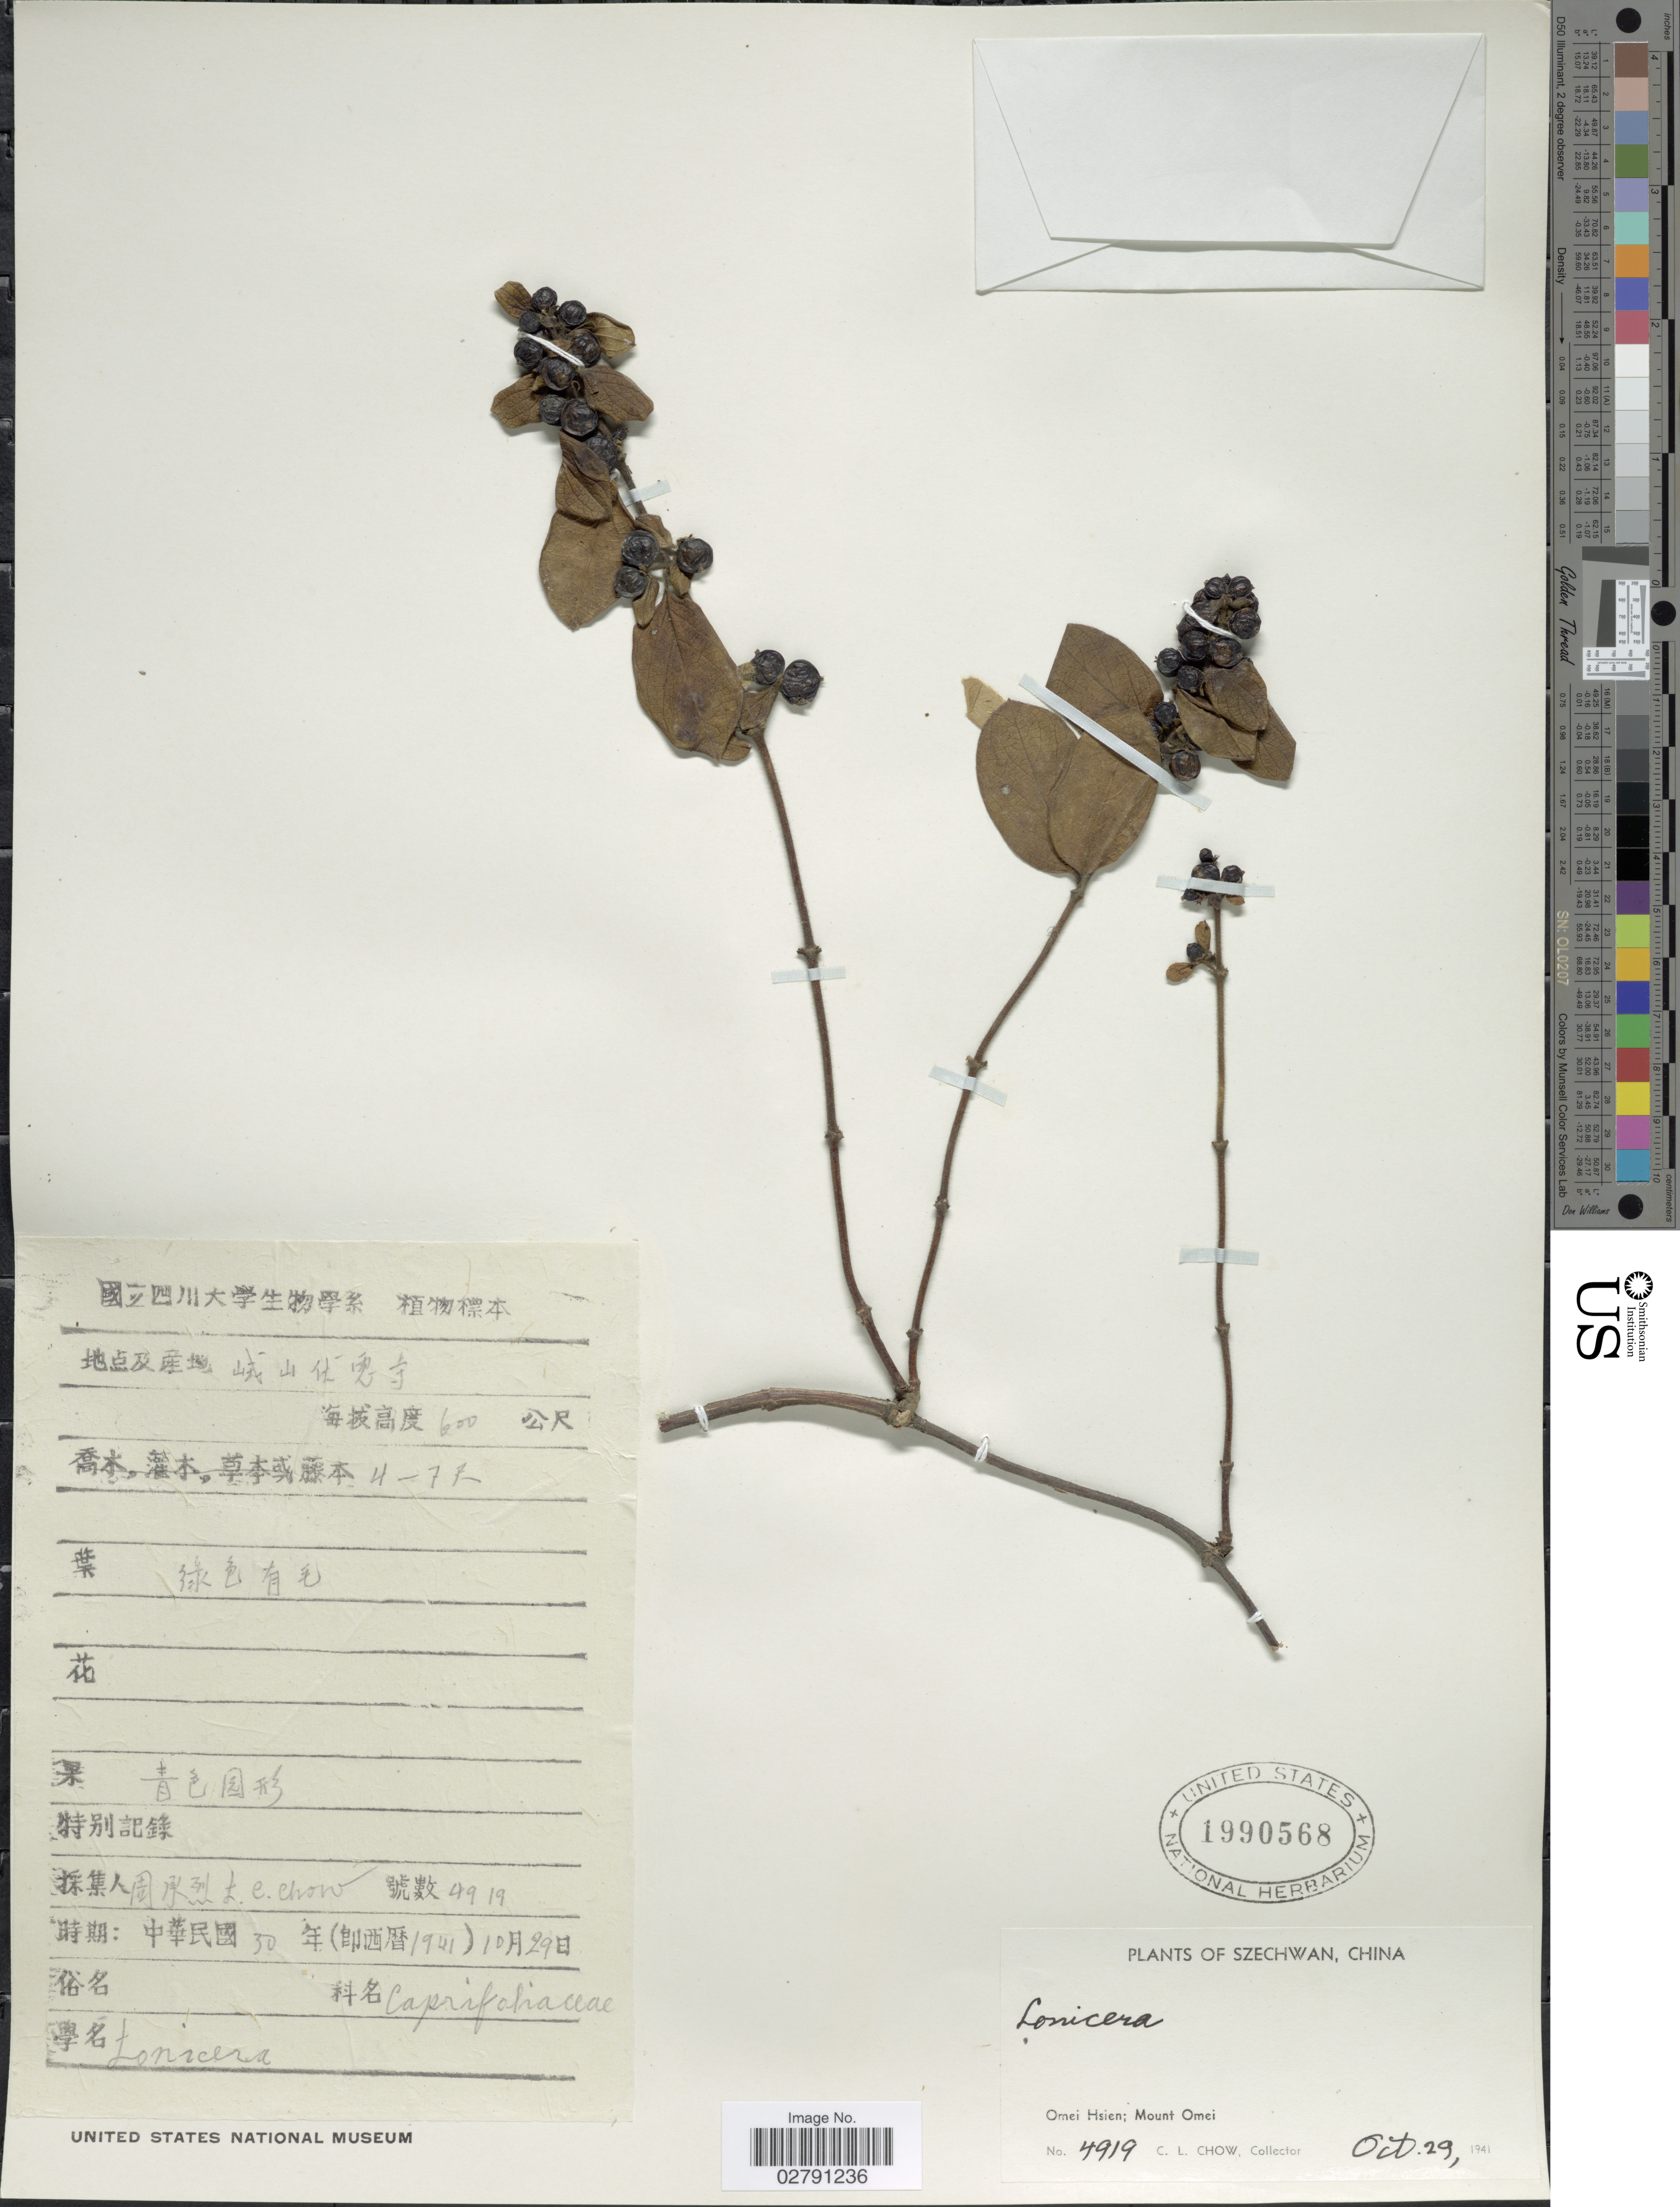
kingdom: Plantae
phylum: Tracheophyta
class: Magnoliopsida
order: Dipsacales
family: Caprifoliaceae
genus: Lonicera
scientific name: Lonicera sp.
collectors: C. Chow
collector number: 4919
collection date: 1941-10-29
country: China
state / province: Sichuan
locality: Szechwan. Omei Hsien; Mount Omei.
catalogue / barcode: US 1990568